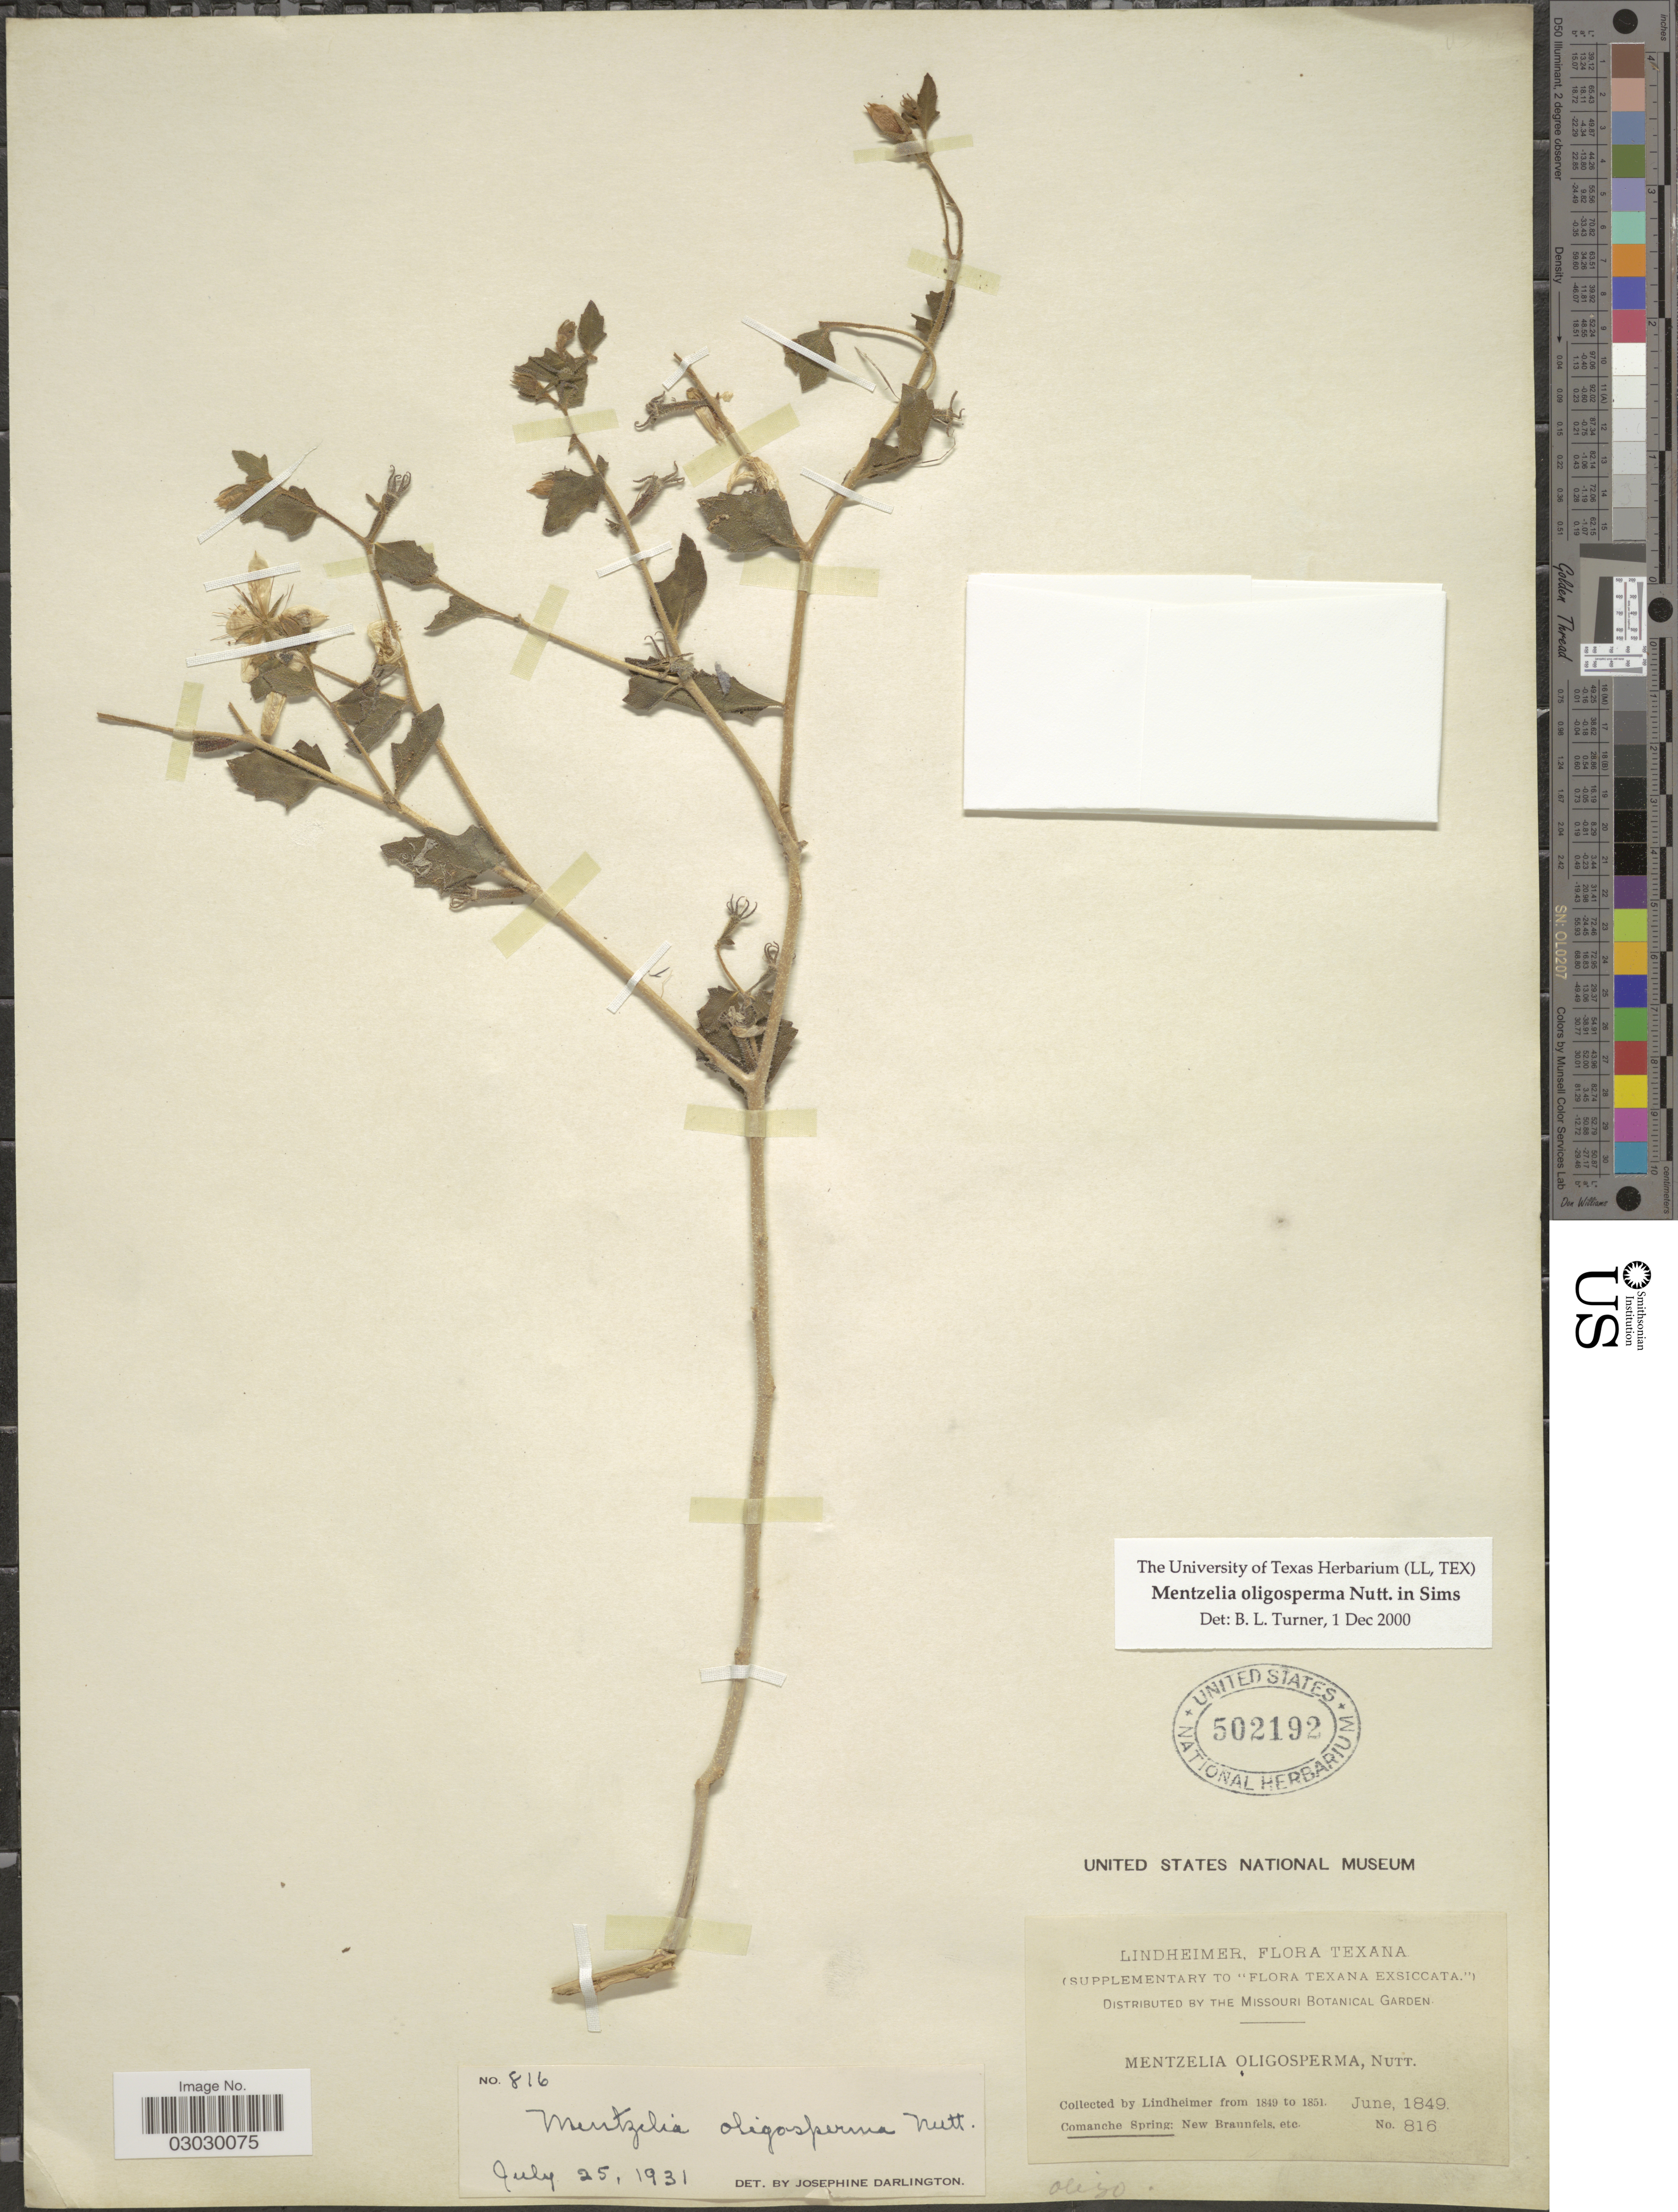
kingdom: Plantae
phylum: Tracheophyta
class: Magnoliopsida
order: Cornales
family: Loasaceae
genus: Mentzelia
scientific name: Mentzelia oligosperma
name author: Nutt. ex Sims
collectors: -. Lindheimer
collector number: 816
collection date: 1849-06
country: United States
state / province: Texas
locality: Comanche Spring: New Braunfels, etc.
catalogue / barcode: US 502192